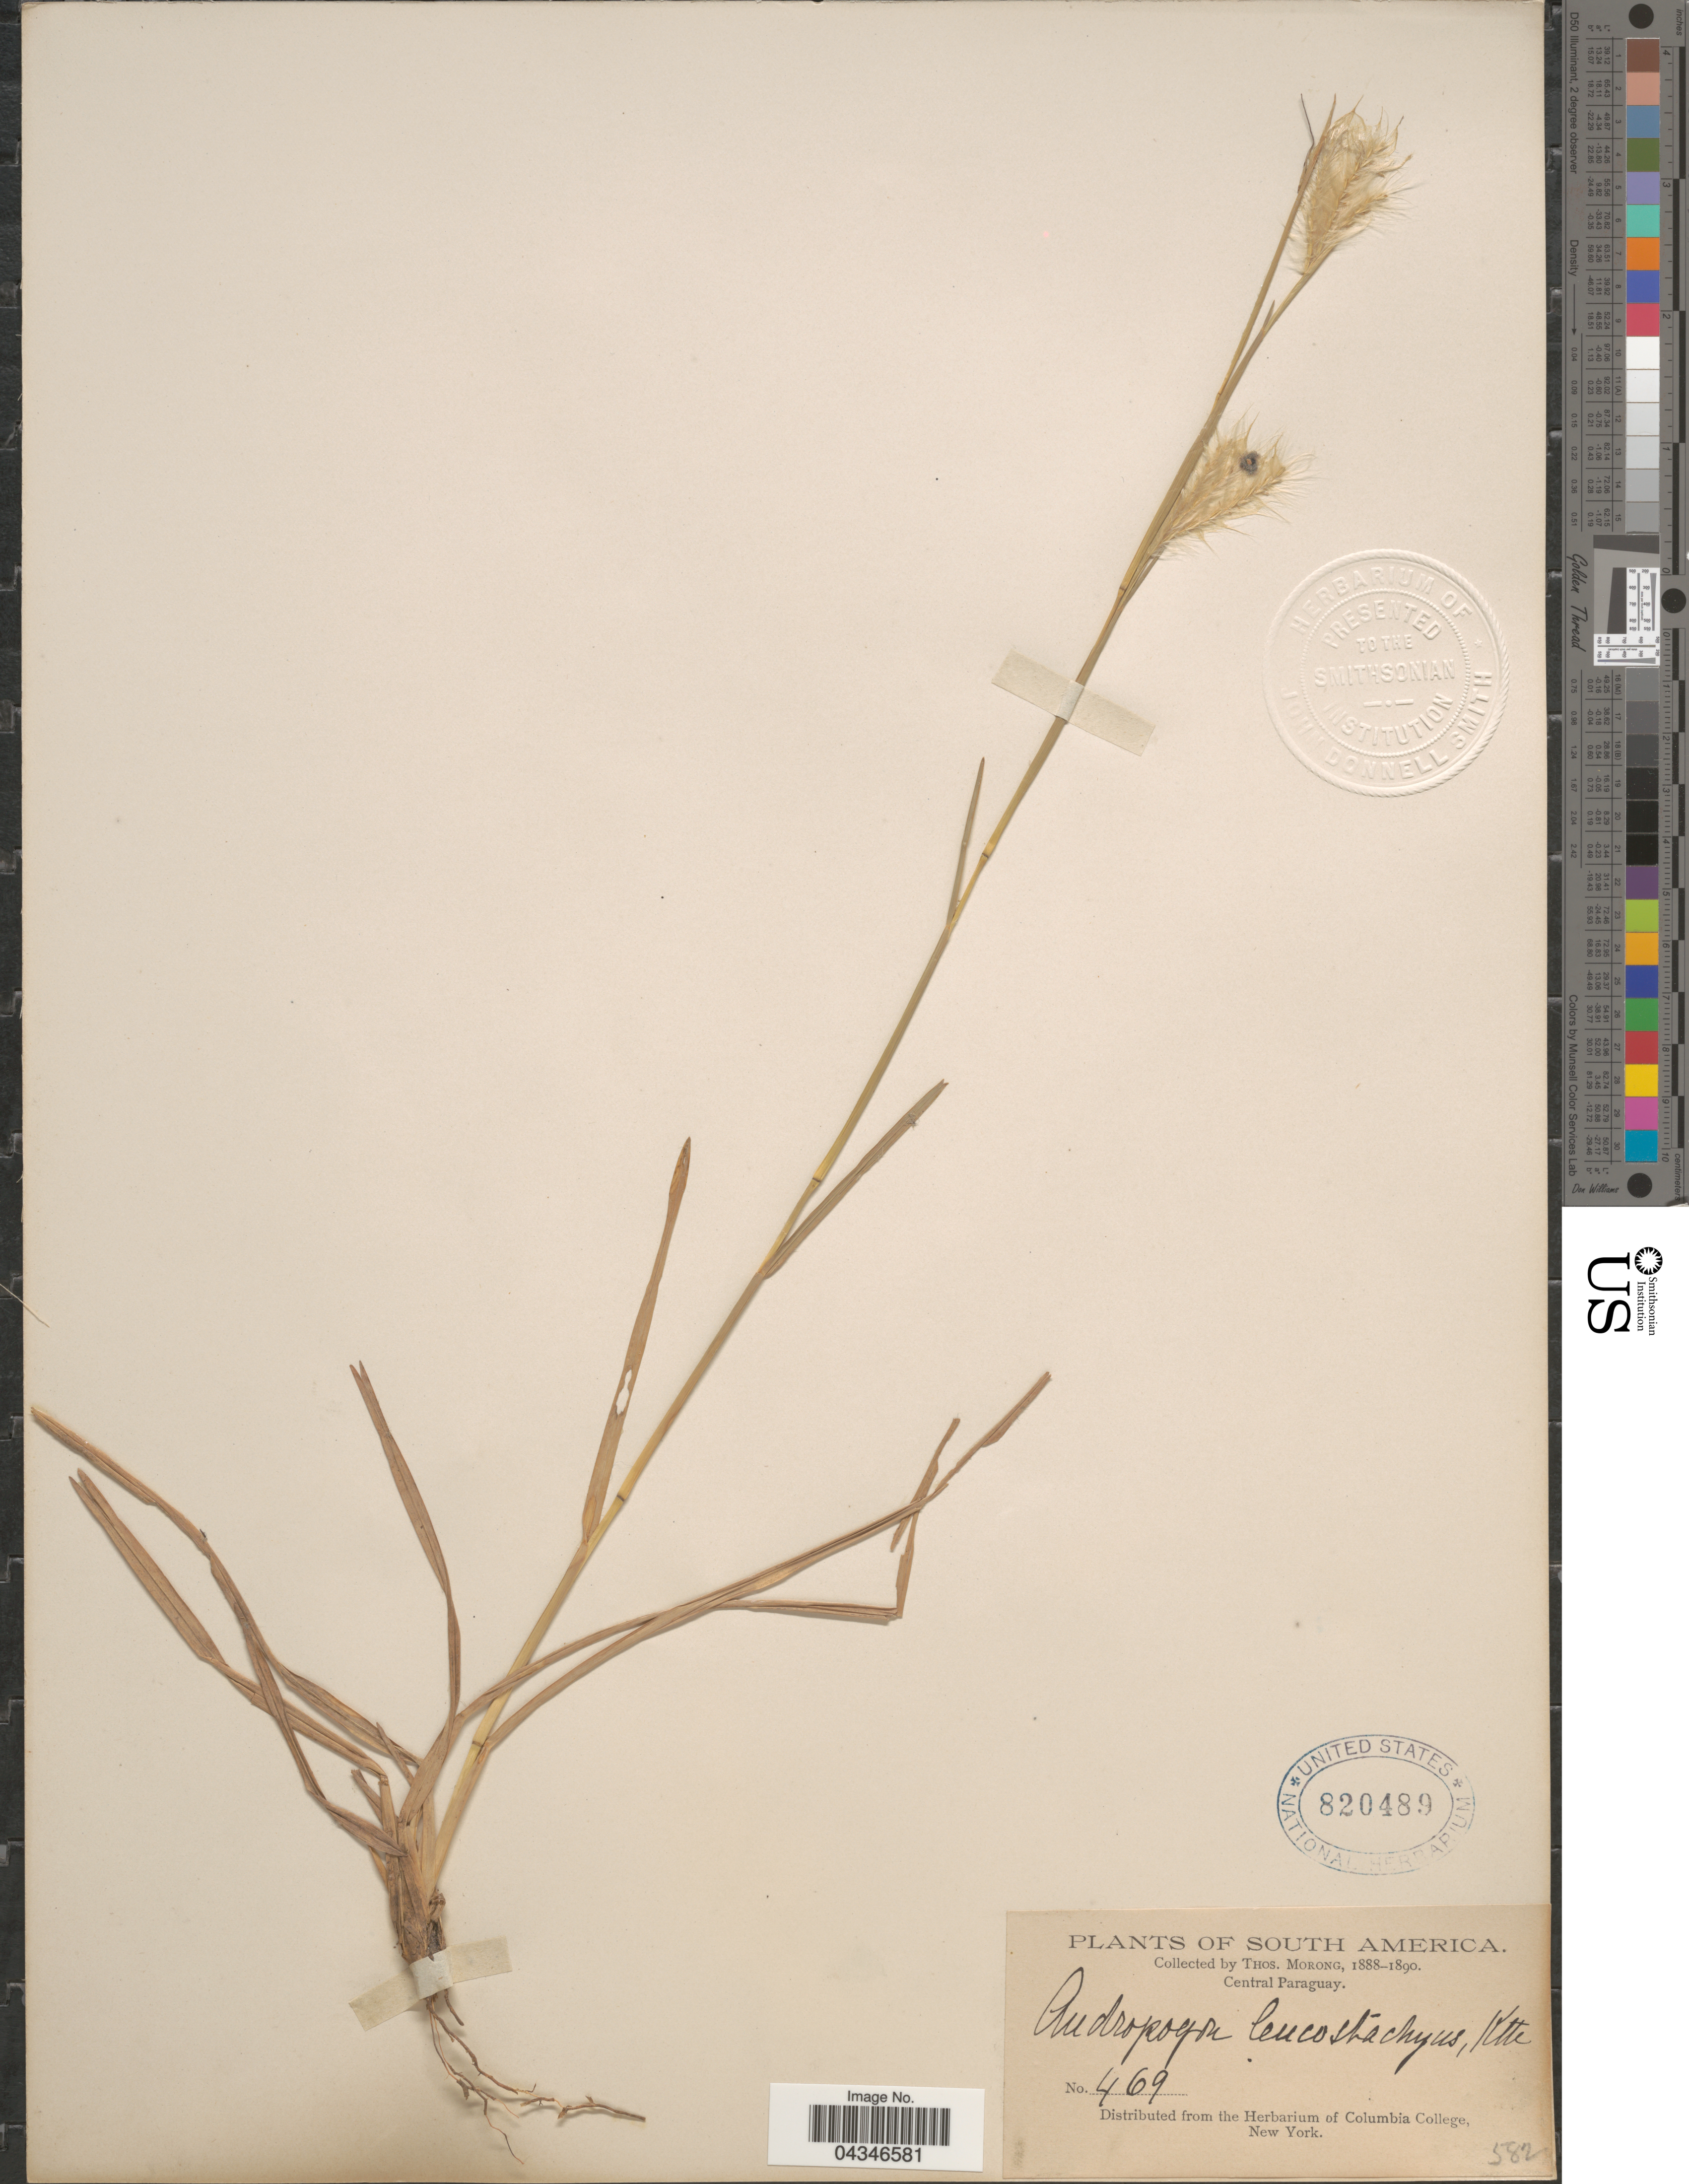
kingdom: Plantae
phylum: Tracheophyta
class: Liliopsida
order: Poales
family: Poaceae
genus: Andropogon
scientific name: Andropogon selloanus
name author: (Hack.) Hack.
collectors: ex herb. T. Morong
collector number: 469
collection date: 1888/1890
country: Paraguay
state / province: Central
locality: Central Paraguay.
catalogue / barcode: US 820489